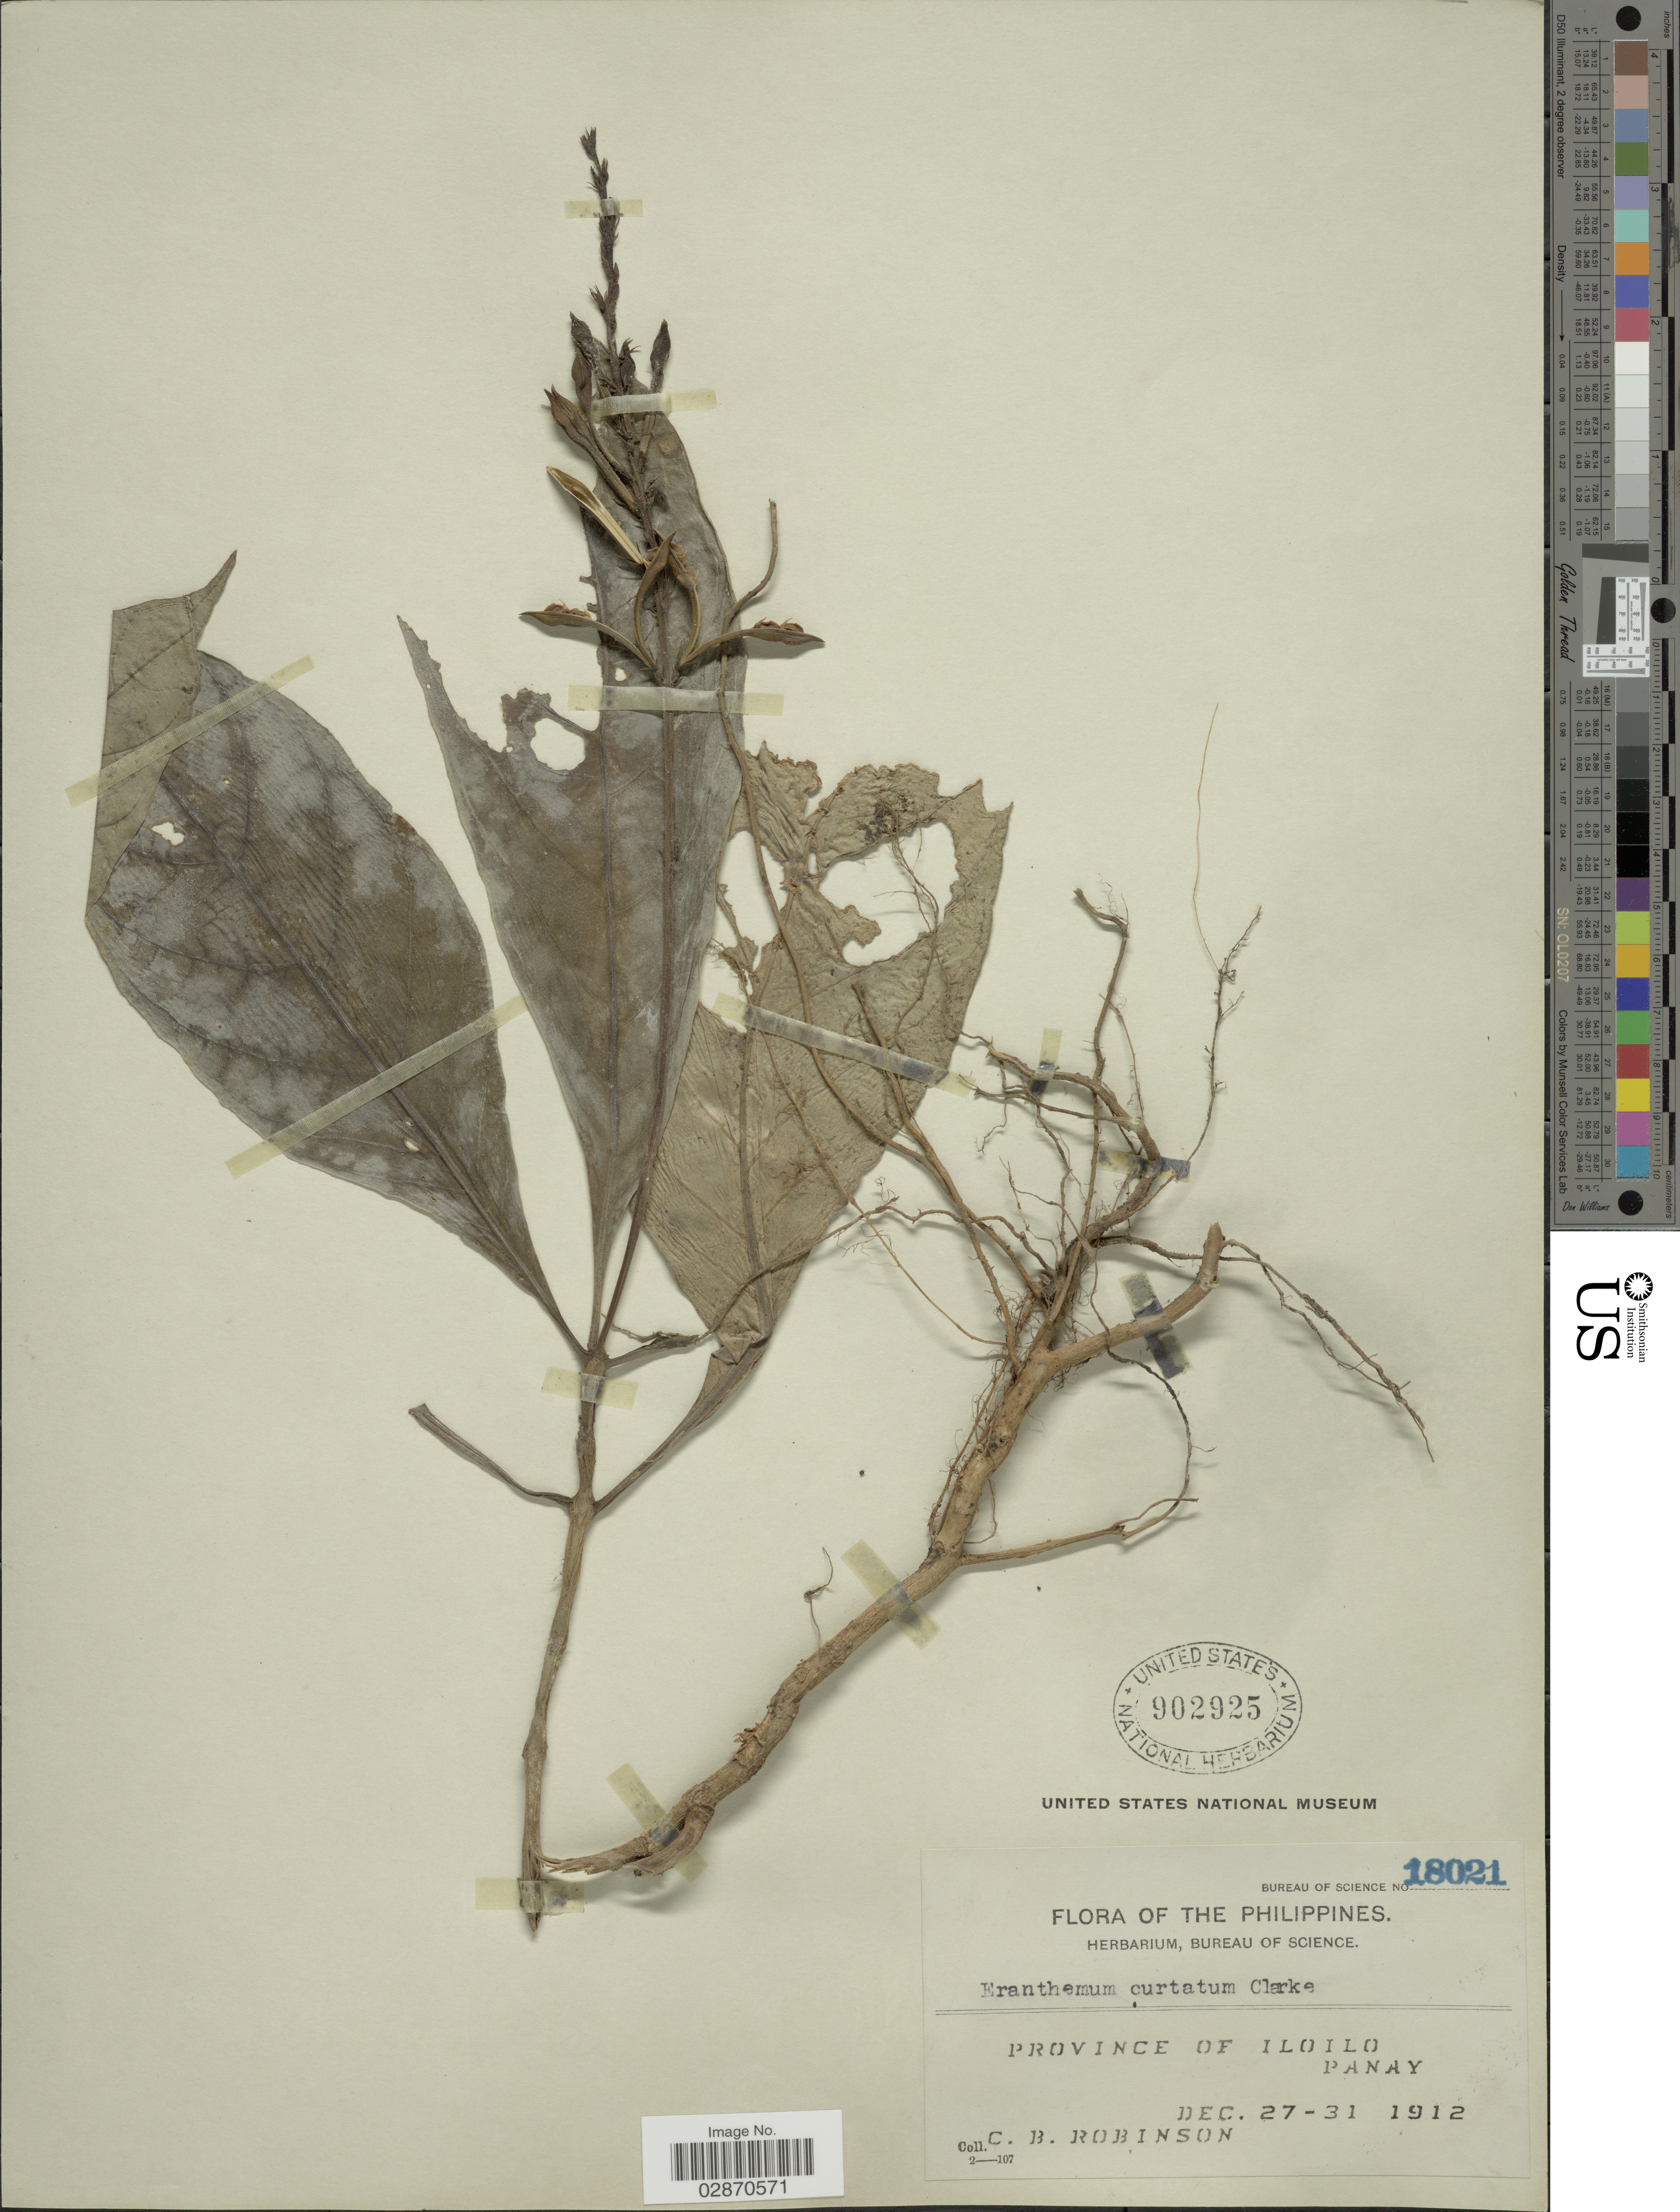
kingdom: Plantae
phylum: Tracheophyta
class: Magnoliopsida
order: Lamiales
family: Acanthaceae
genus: Pseuderanthemum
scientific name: Pseuderanthemum curtatum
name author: Merr.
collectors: C. Robinson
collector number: Bureau of Science 18021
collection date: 1912-12-27/1912-12-31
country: Philippines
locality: Province of Iloilo Panay.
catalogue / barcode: US 902925